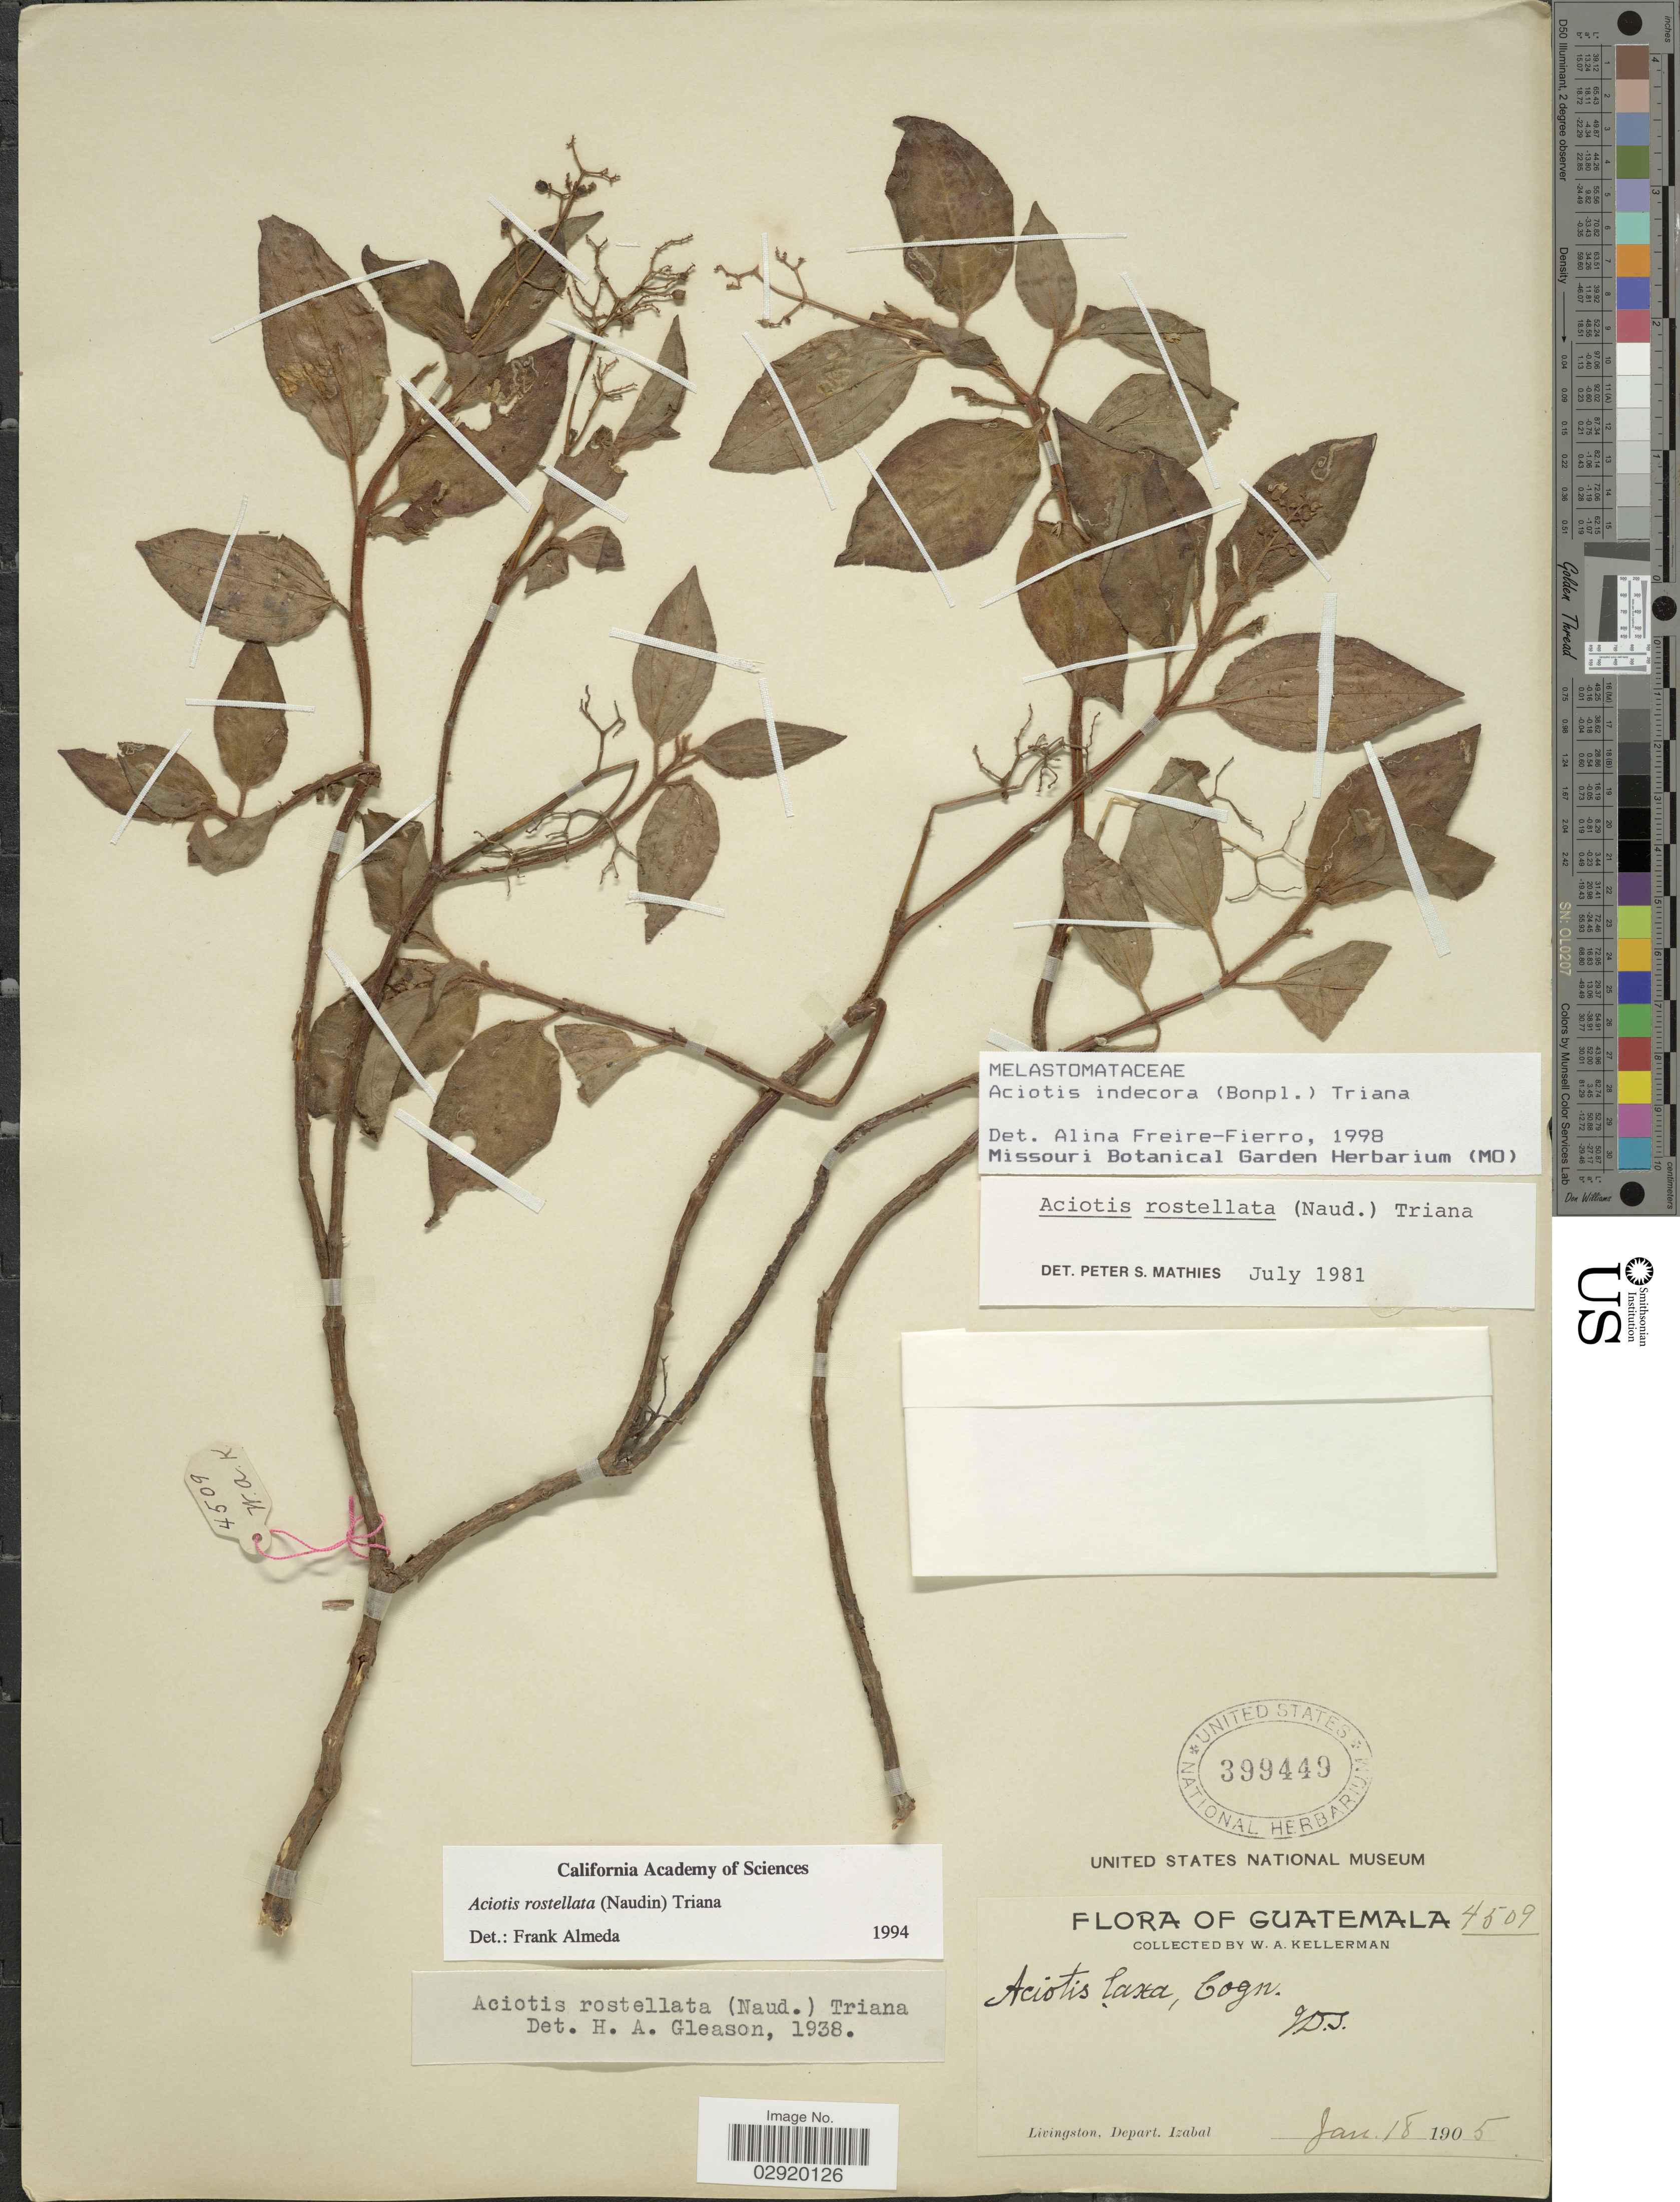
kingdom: Plantae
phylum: Tracheophyta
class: Magnoliopsida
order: Myrtales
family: Melastomataceae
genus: Aciotis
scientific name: Aciotis indecora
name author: (Bonpl.) Triana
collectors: W. Kellerman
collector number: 4509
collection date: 1905-01-18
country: Guatemala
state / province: Izabal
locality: Livingston, Depart. Izabal.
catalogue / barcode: US 399449